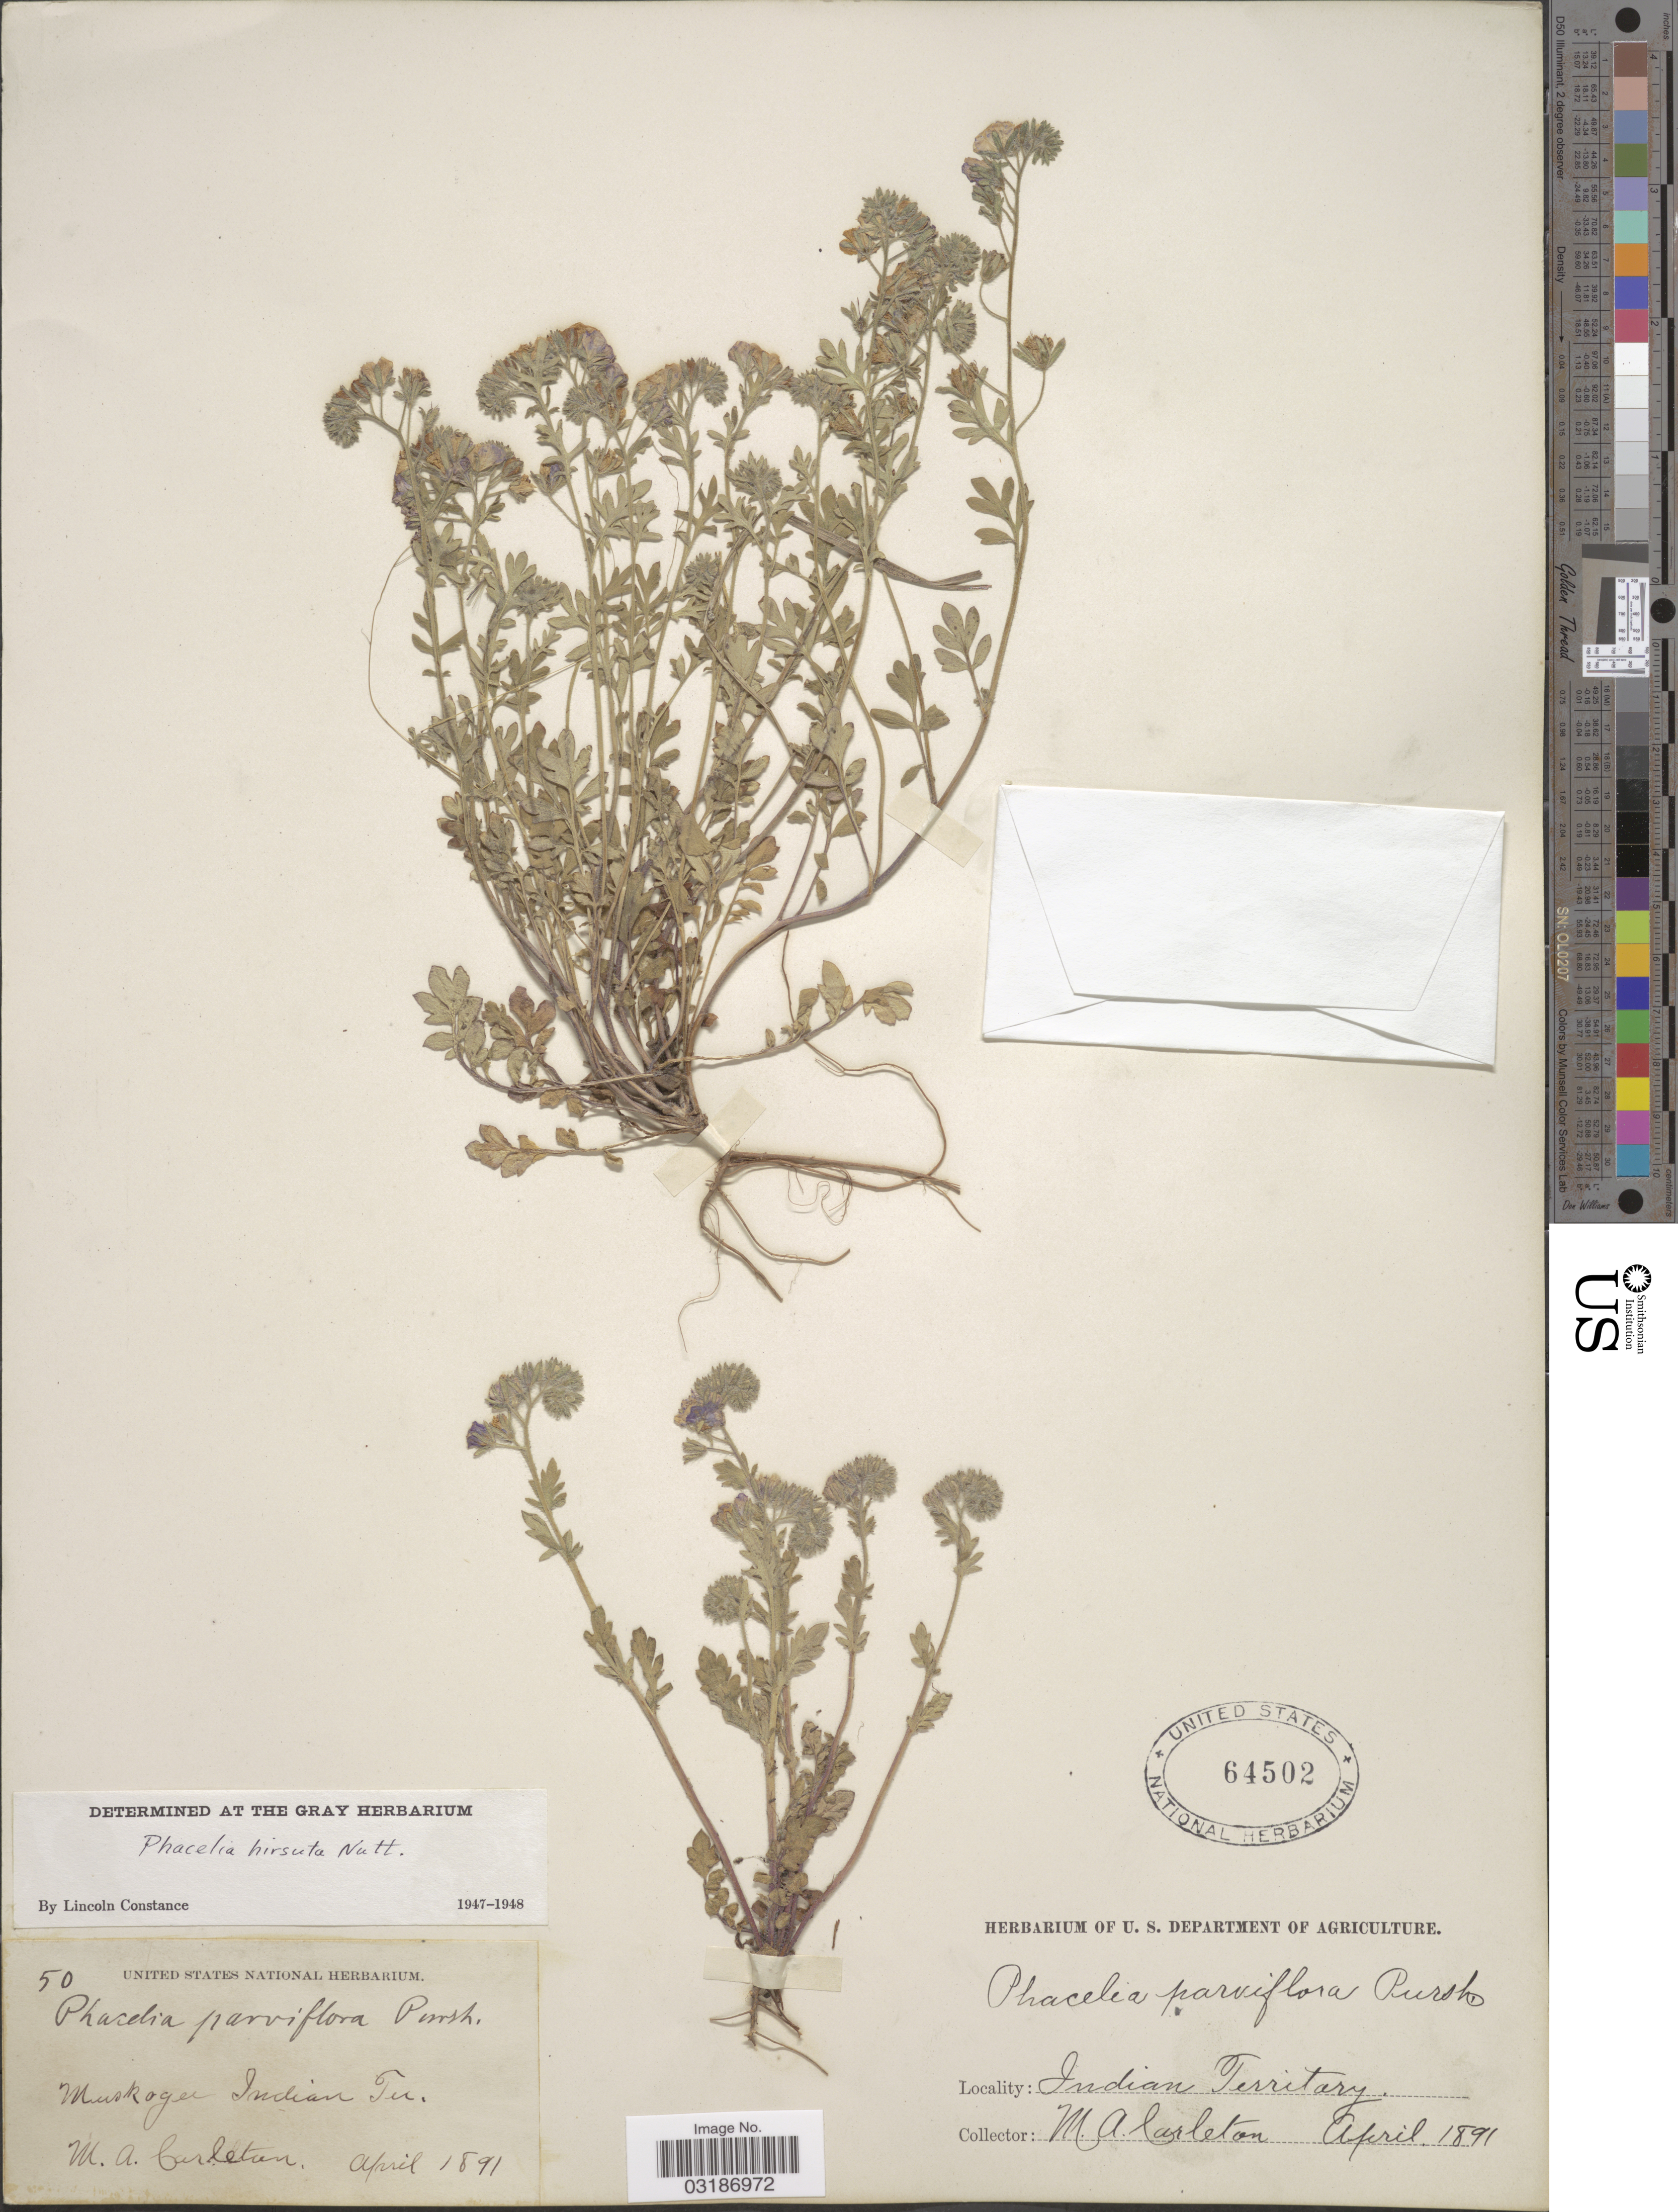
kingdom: Plantae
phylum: Tracheophyta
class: Magnoliopsida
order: Boraginales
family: Hydrophyllaceae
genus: Phacelia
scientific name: Phacelia hirsuta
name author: Nutt.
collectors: M. A. Carleton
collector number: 50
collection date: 1891-04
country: United States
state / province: Oklahoma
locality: Muskogee, Indian Ter.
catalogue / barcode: US 64502